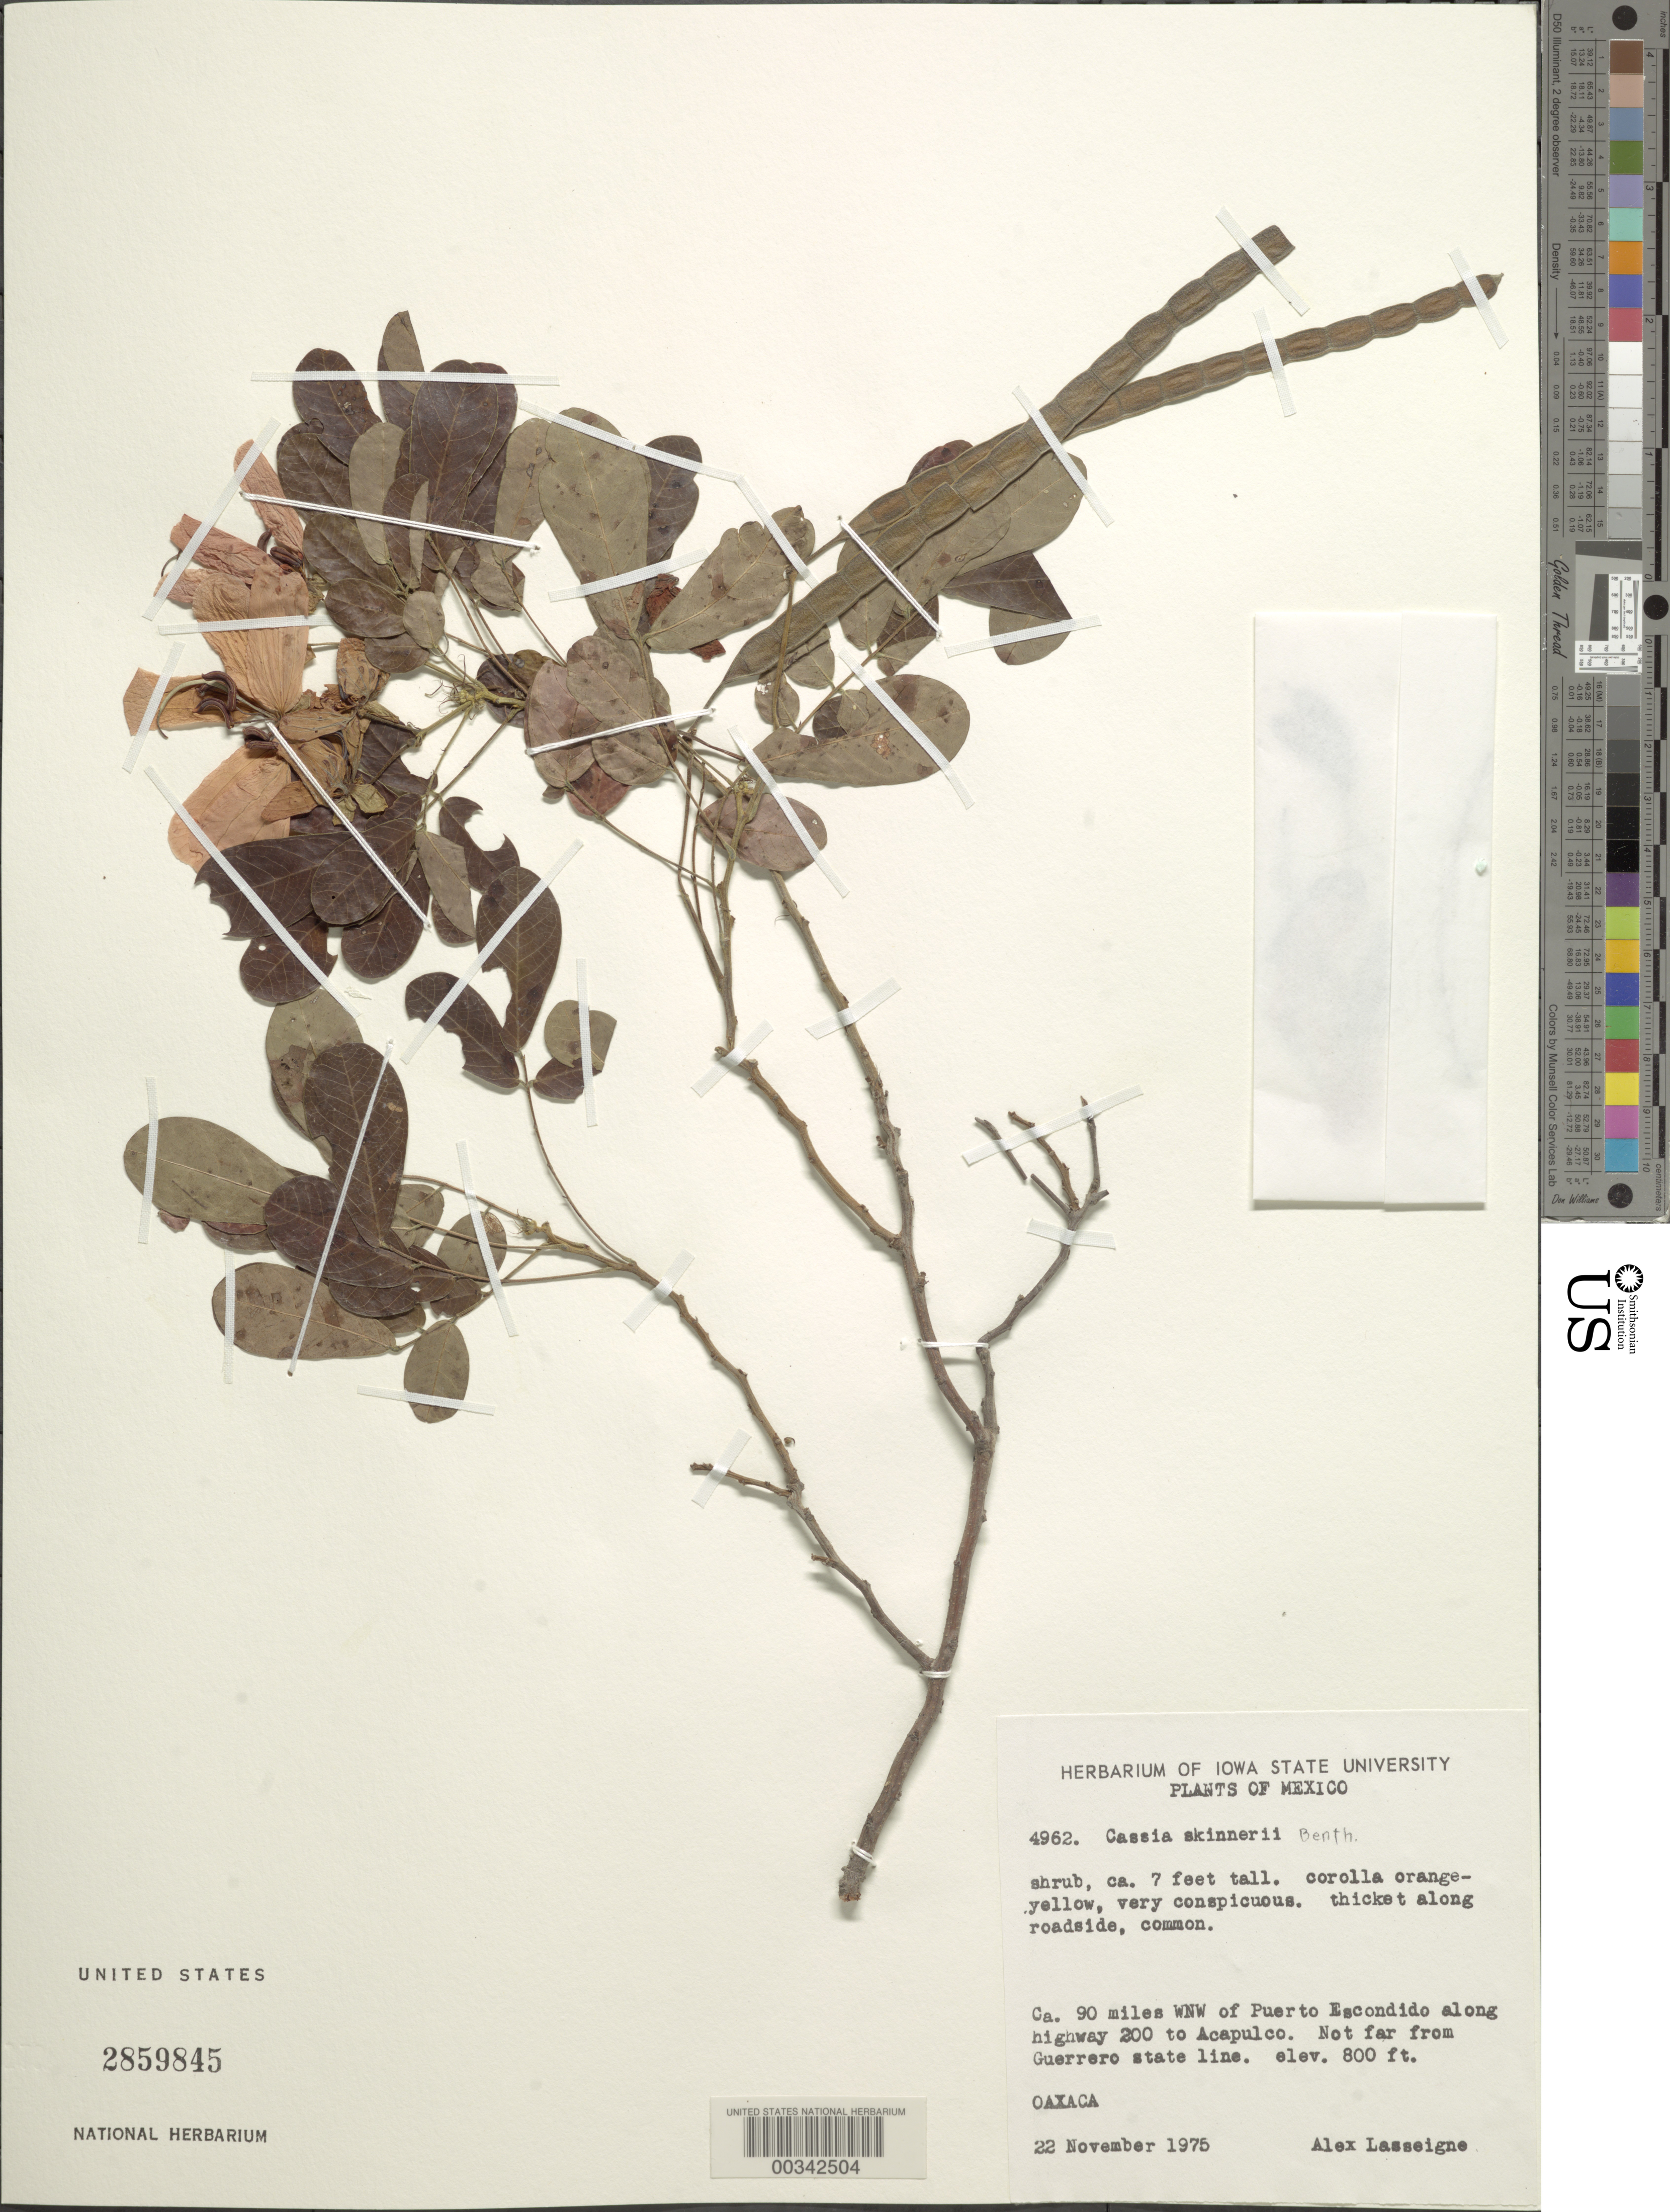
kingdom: Plantae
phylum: Tracheophyta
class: Magnoliopsida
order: Fabales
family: Fabaceae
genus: Senna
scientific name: Senna skinneri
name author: (Benth.) H.S. Irwin & Barneby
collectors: A. Lasseigne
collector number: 4962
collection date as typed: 22 Nov 1975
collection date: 1975-11-22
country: Mexico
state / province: Oaxaca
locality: Ca 90 mi wnw of puerto escondido along highway 200 to Acapulco; not far from the guerrero state line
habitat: Thicket along roadside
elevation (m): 244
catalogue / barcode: US 2859845